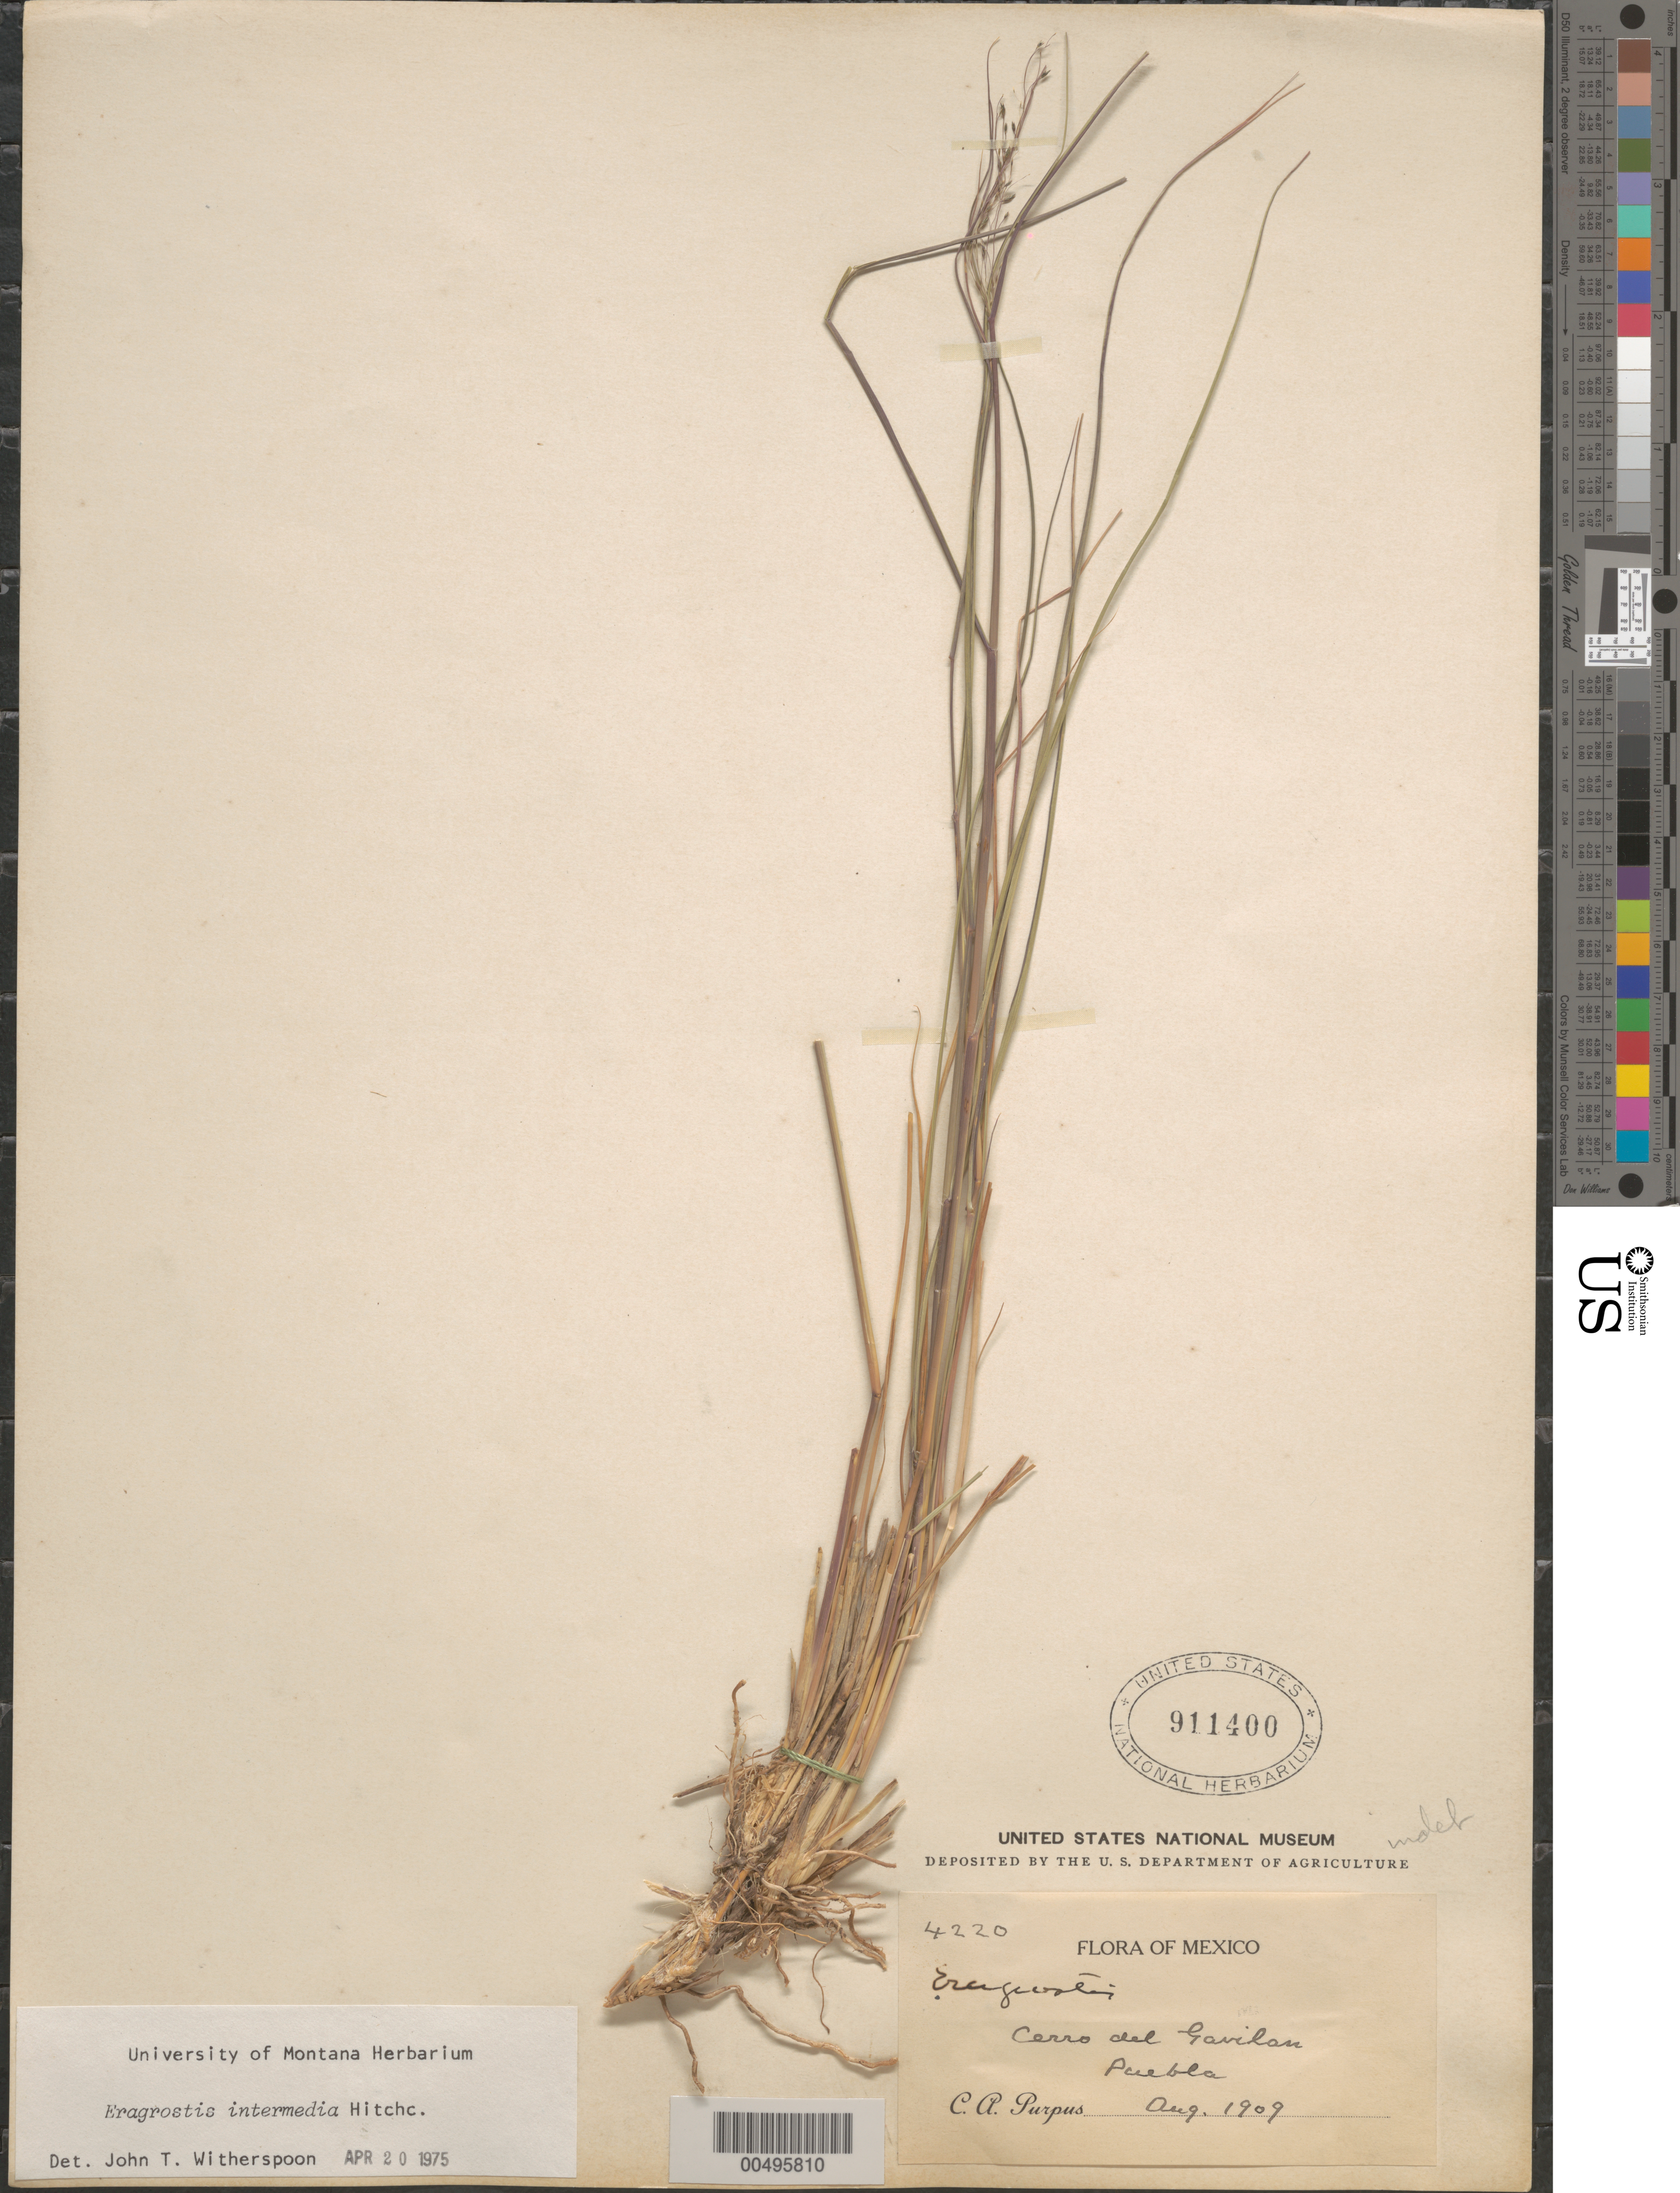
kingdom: Plantae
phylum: Tracheophyta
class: Liliopsida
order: Poales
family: Poaceae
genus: Eragrostis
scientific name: Eragrostis intermedia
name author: Hitchc.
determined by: Witherspoon, John T.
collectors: C. A. Purpus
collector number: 4220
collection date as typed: Aug 1909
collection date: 1909-08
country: Mexico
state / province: Puebla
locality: Cerro del Gavilan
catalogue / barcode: US 911400